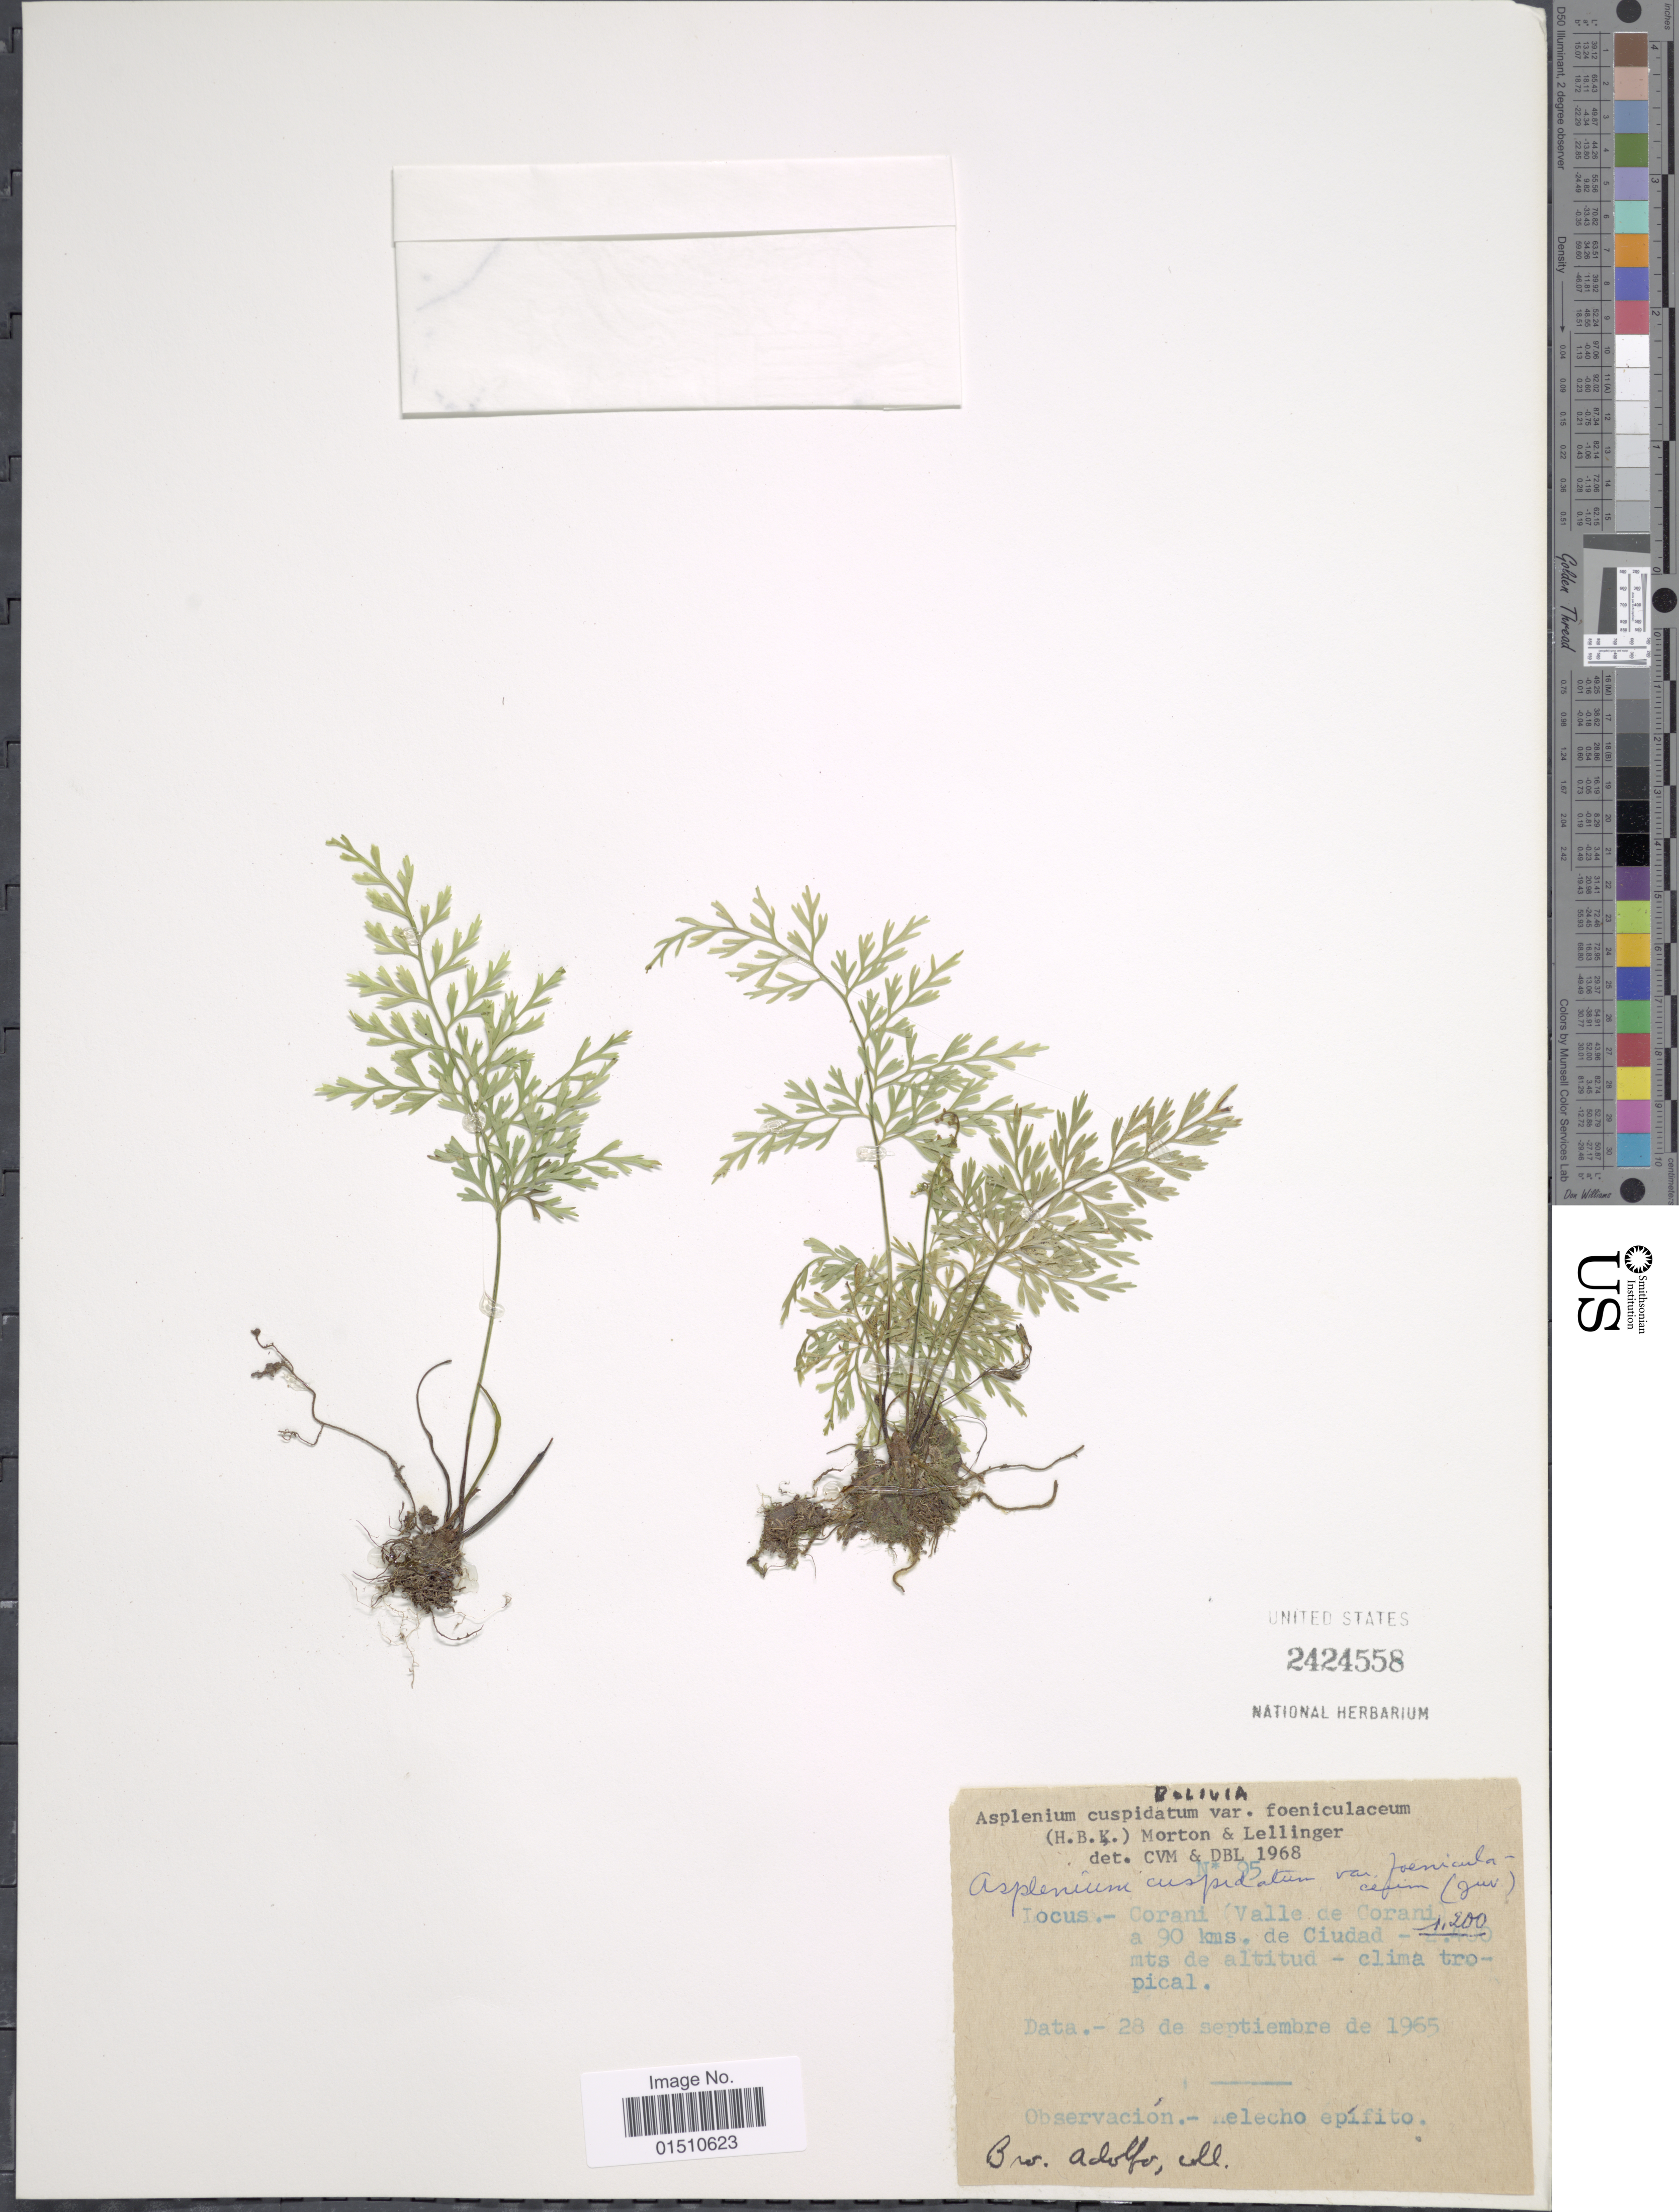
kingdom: Plantae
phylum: Tracheophyta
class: Polypodiopsida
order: Polypodiales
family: Aspleniaceae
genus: Asplenium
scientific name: Asplenium cuspidatum var. foeniculaceum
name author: (Kunth) C.V. Morton & Lellinger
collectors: Bro. Adolfo M.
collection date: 1965-09-28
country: Bolivia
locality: Bolivia, Corani (Valle de Corani) a 90 kms. de Cuidad.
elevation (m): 1200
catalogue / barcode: US 2424558